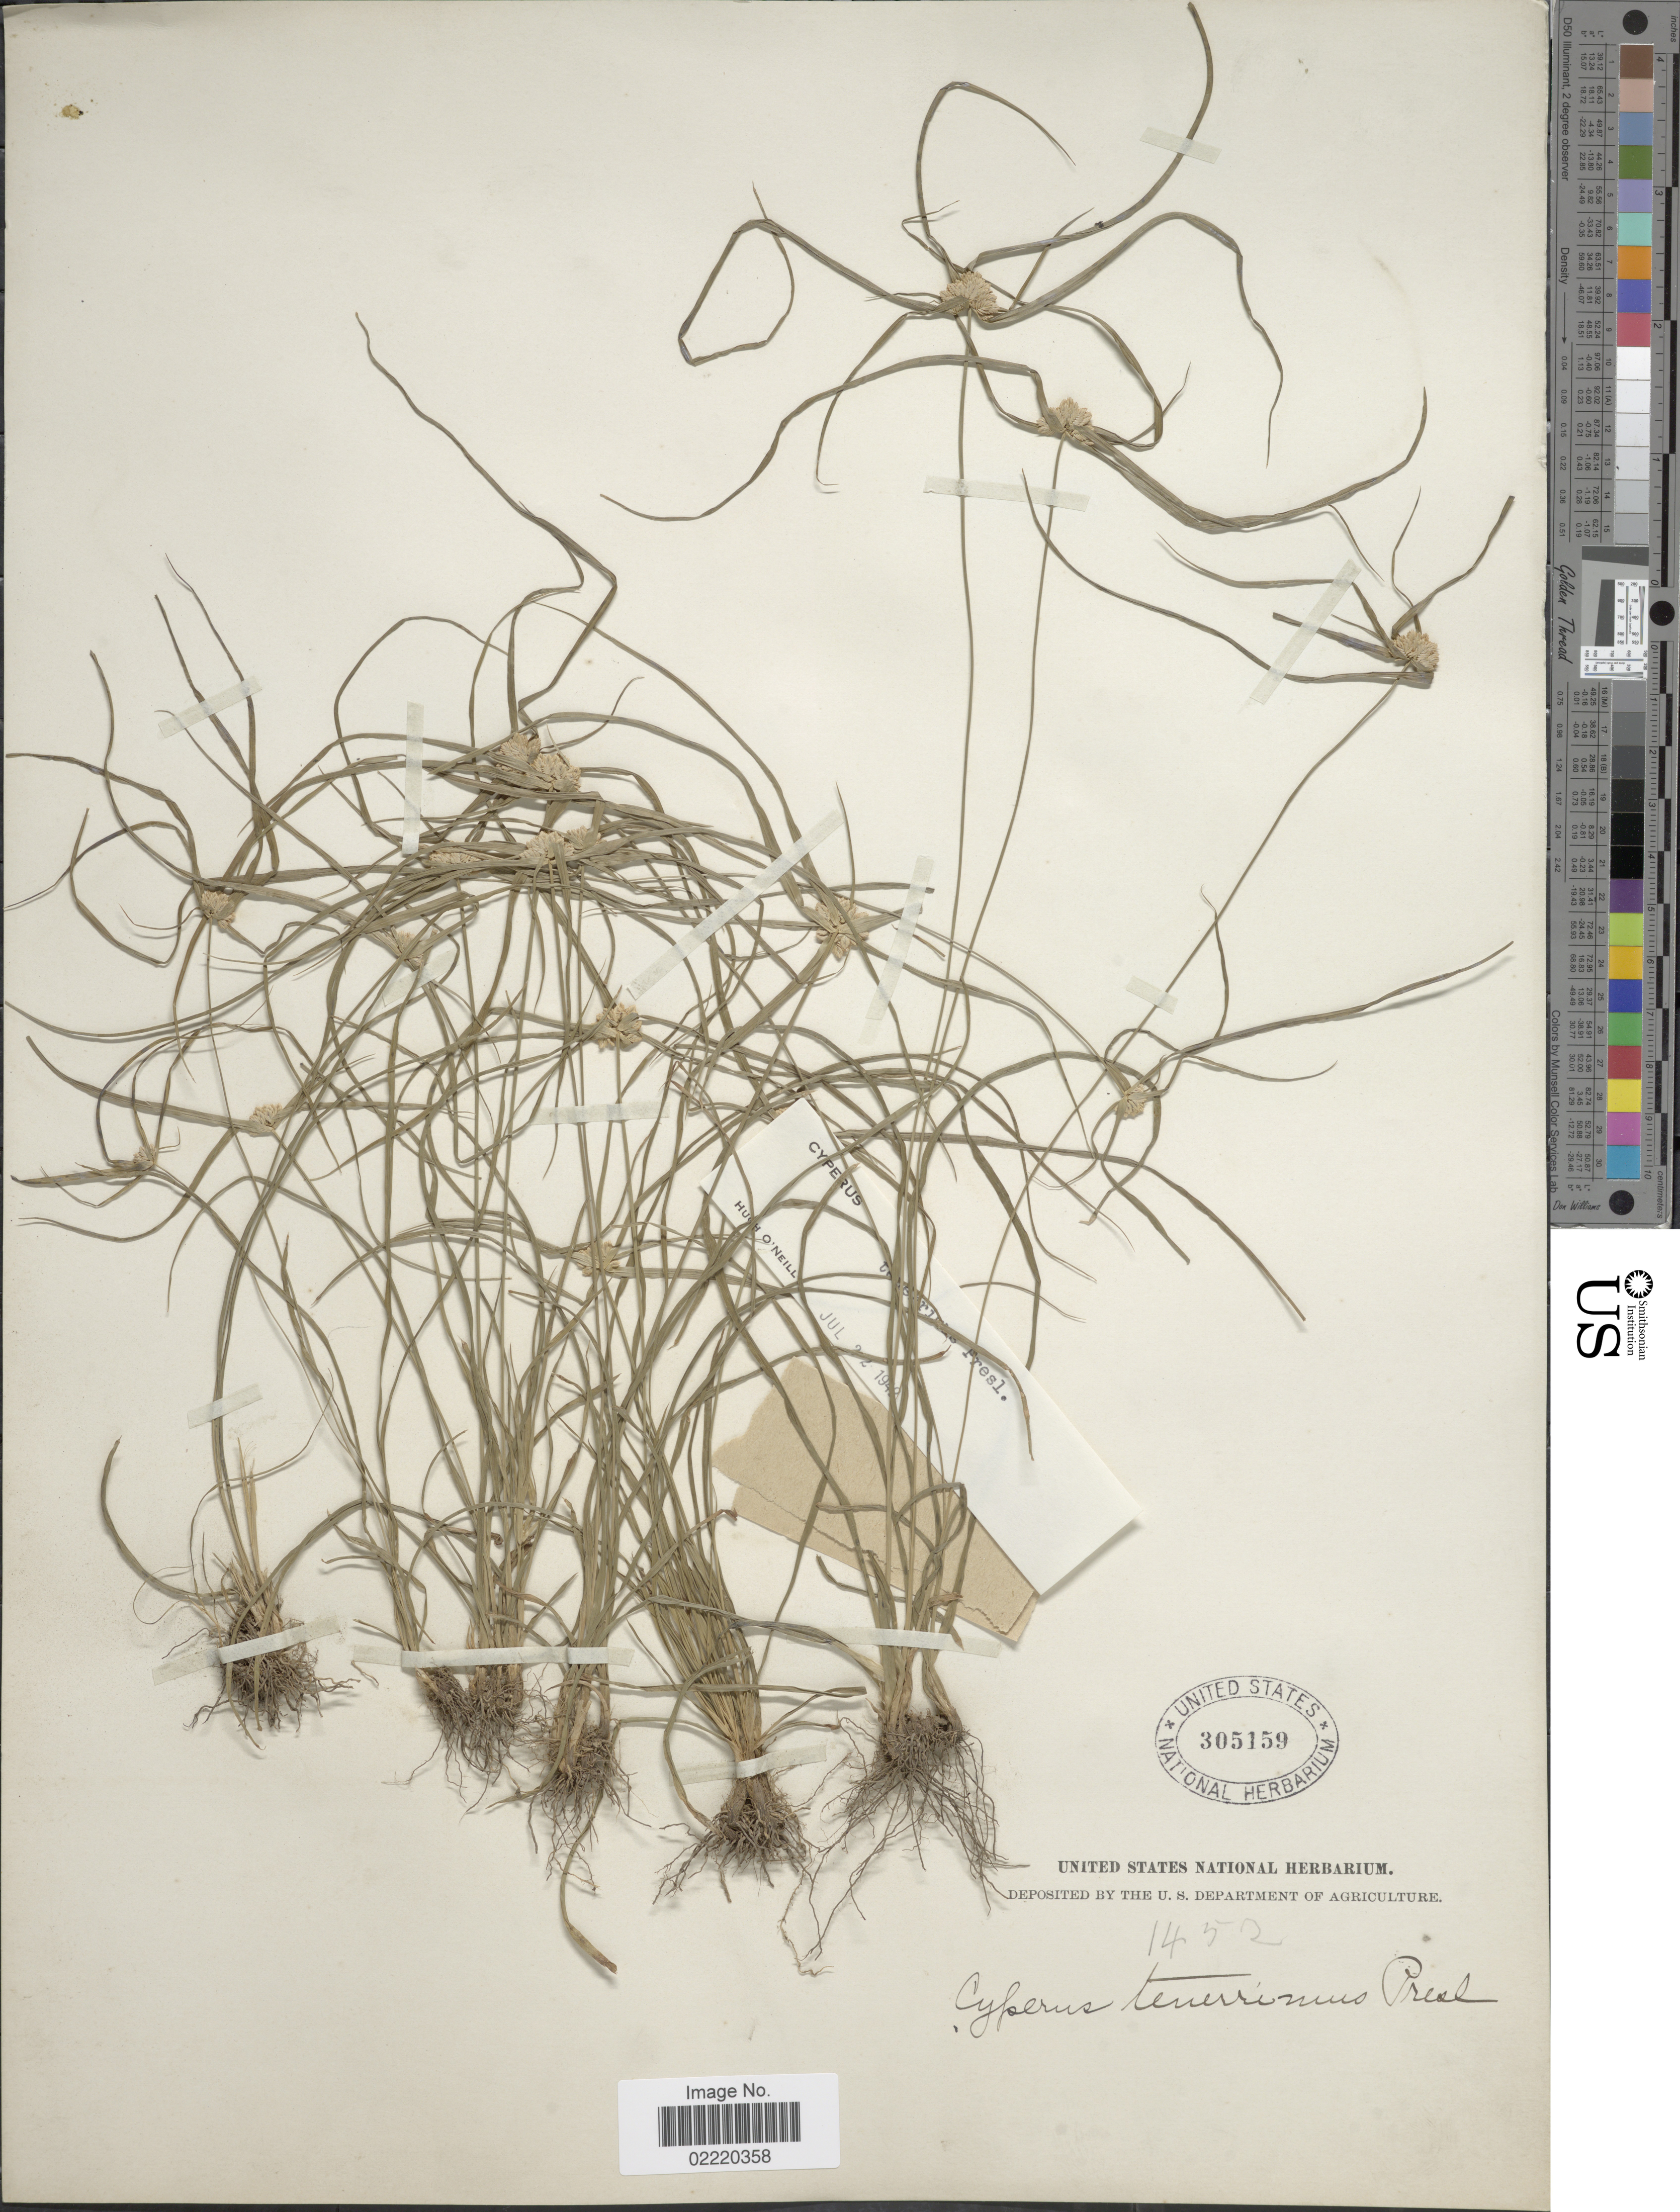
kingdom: Plantae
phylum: Tracheophyta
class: Liliopsida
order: Poales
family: Cyperaceae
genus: Cyperus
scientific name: Cyperus tenerrimus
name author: J. Presl & C. Presl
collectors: U.S. National Herbarium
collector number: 1452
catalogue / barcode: US 305159